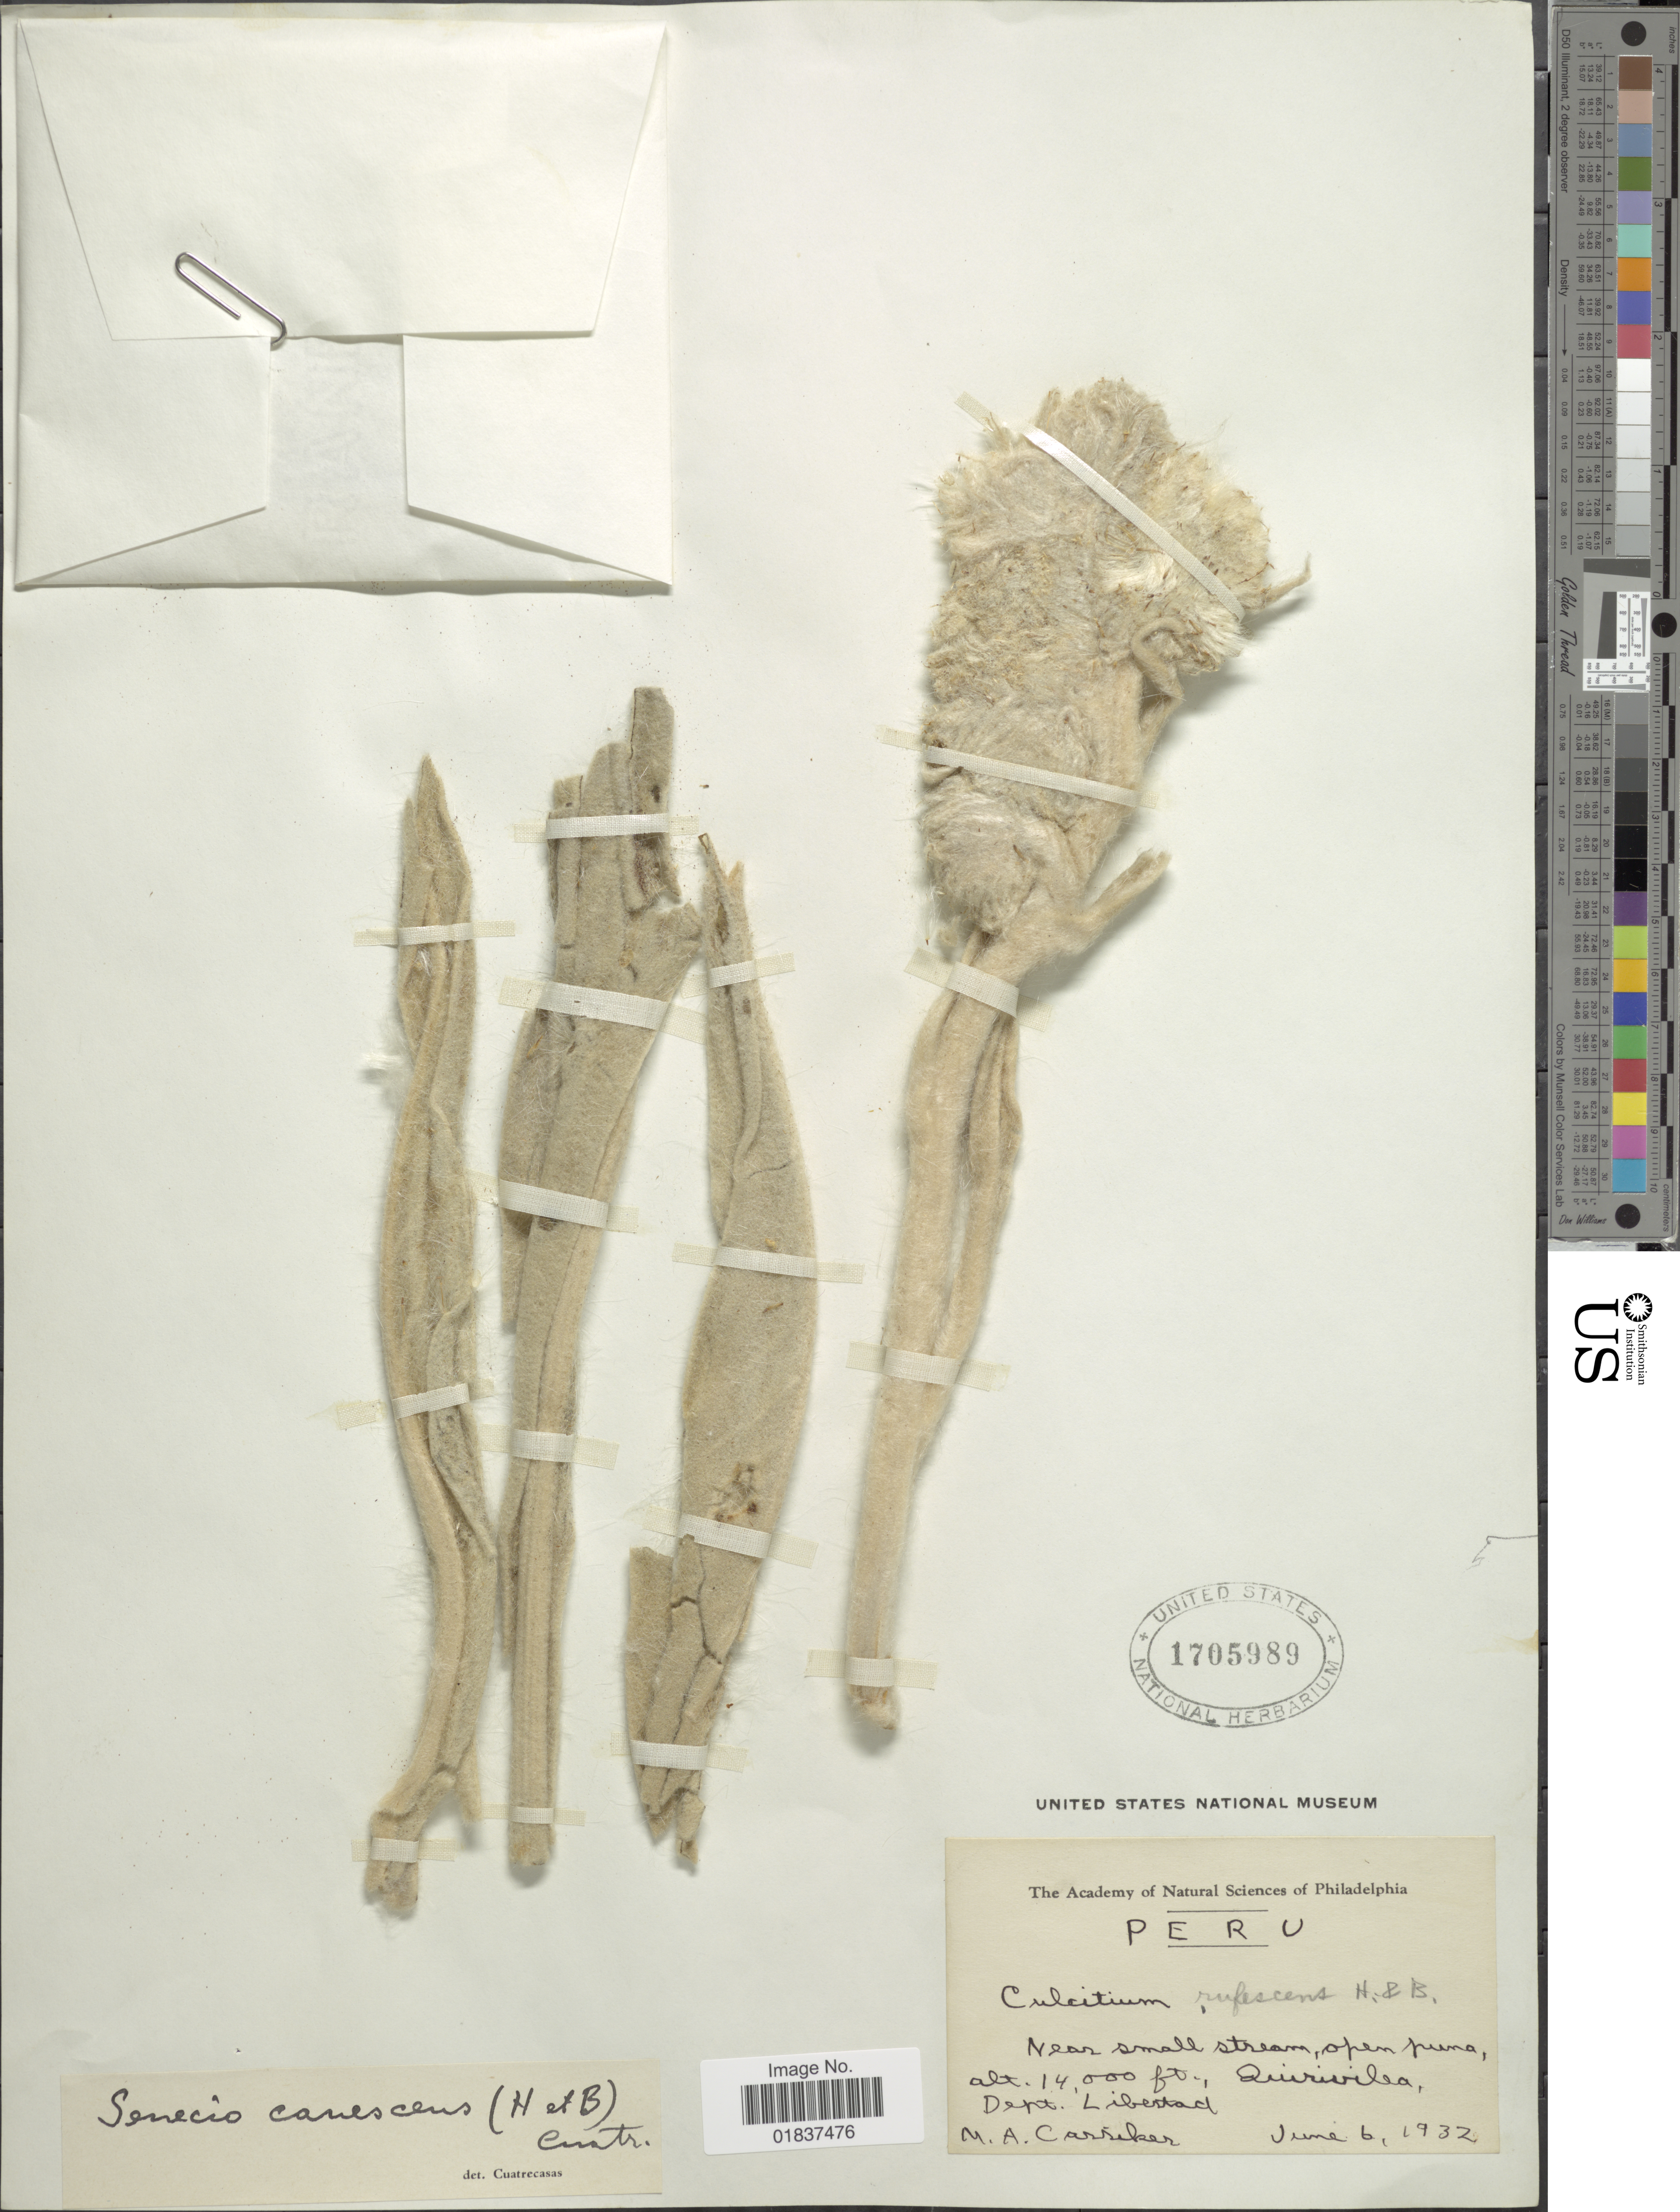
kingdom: Plantae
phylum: Tracheophyta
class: Magnoliopsida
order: Asterales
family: Asteraceae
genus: Senecio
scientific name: Senecio canescens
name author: (Bonpl.) Cuatrec.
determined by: Salomon, Luciana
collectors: M. A. Carriker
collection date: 1932-08-06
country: Peru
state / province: La Libertad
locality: Near small stream, open puna. Quitivila. Dept. La Libertad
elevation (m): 4267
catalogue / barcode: US 1705989